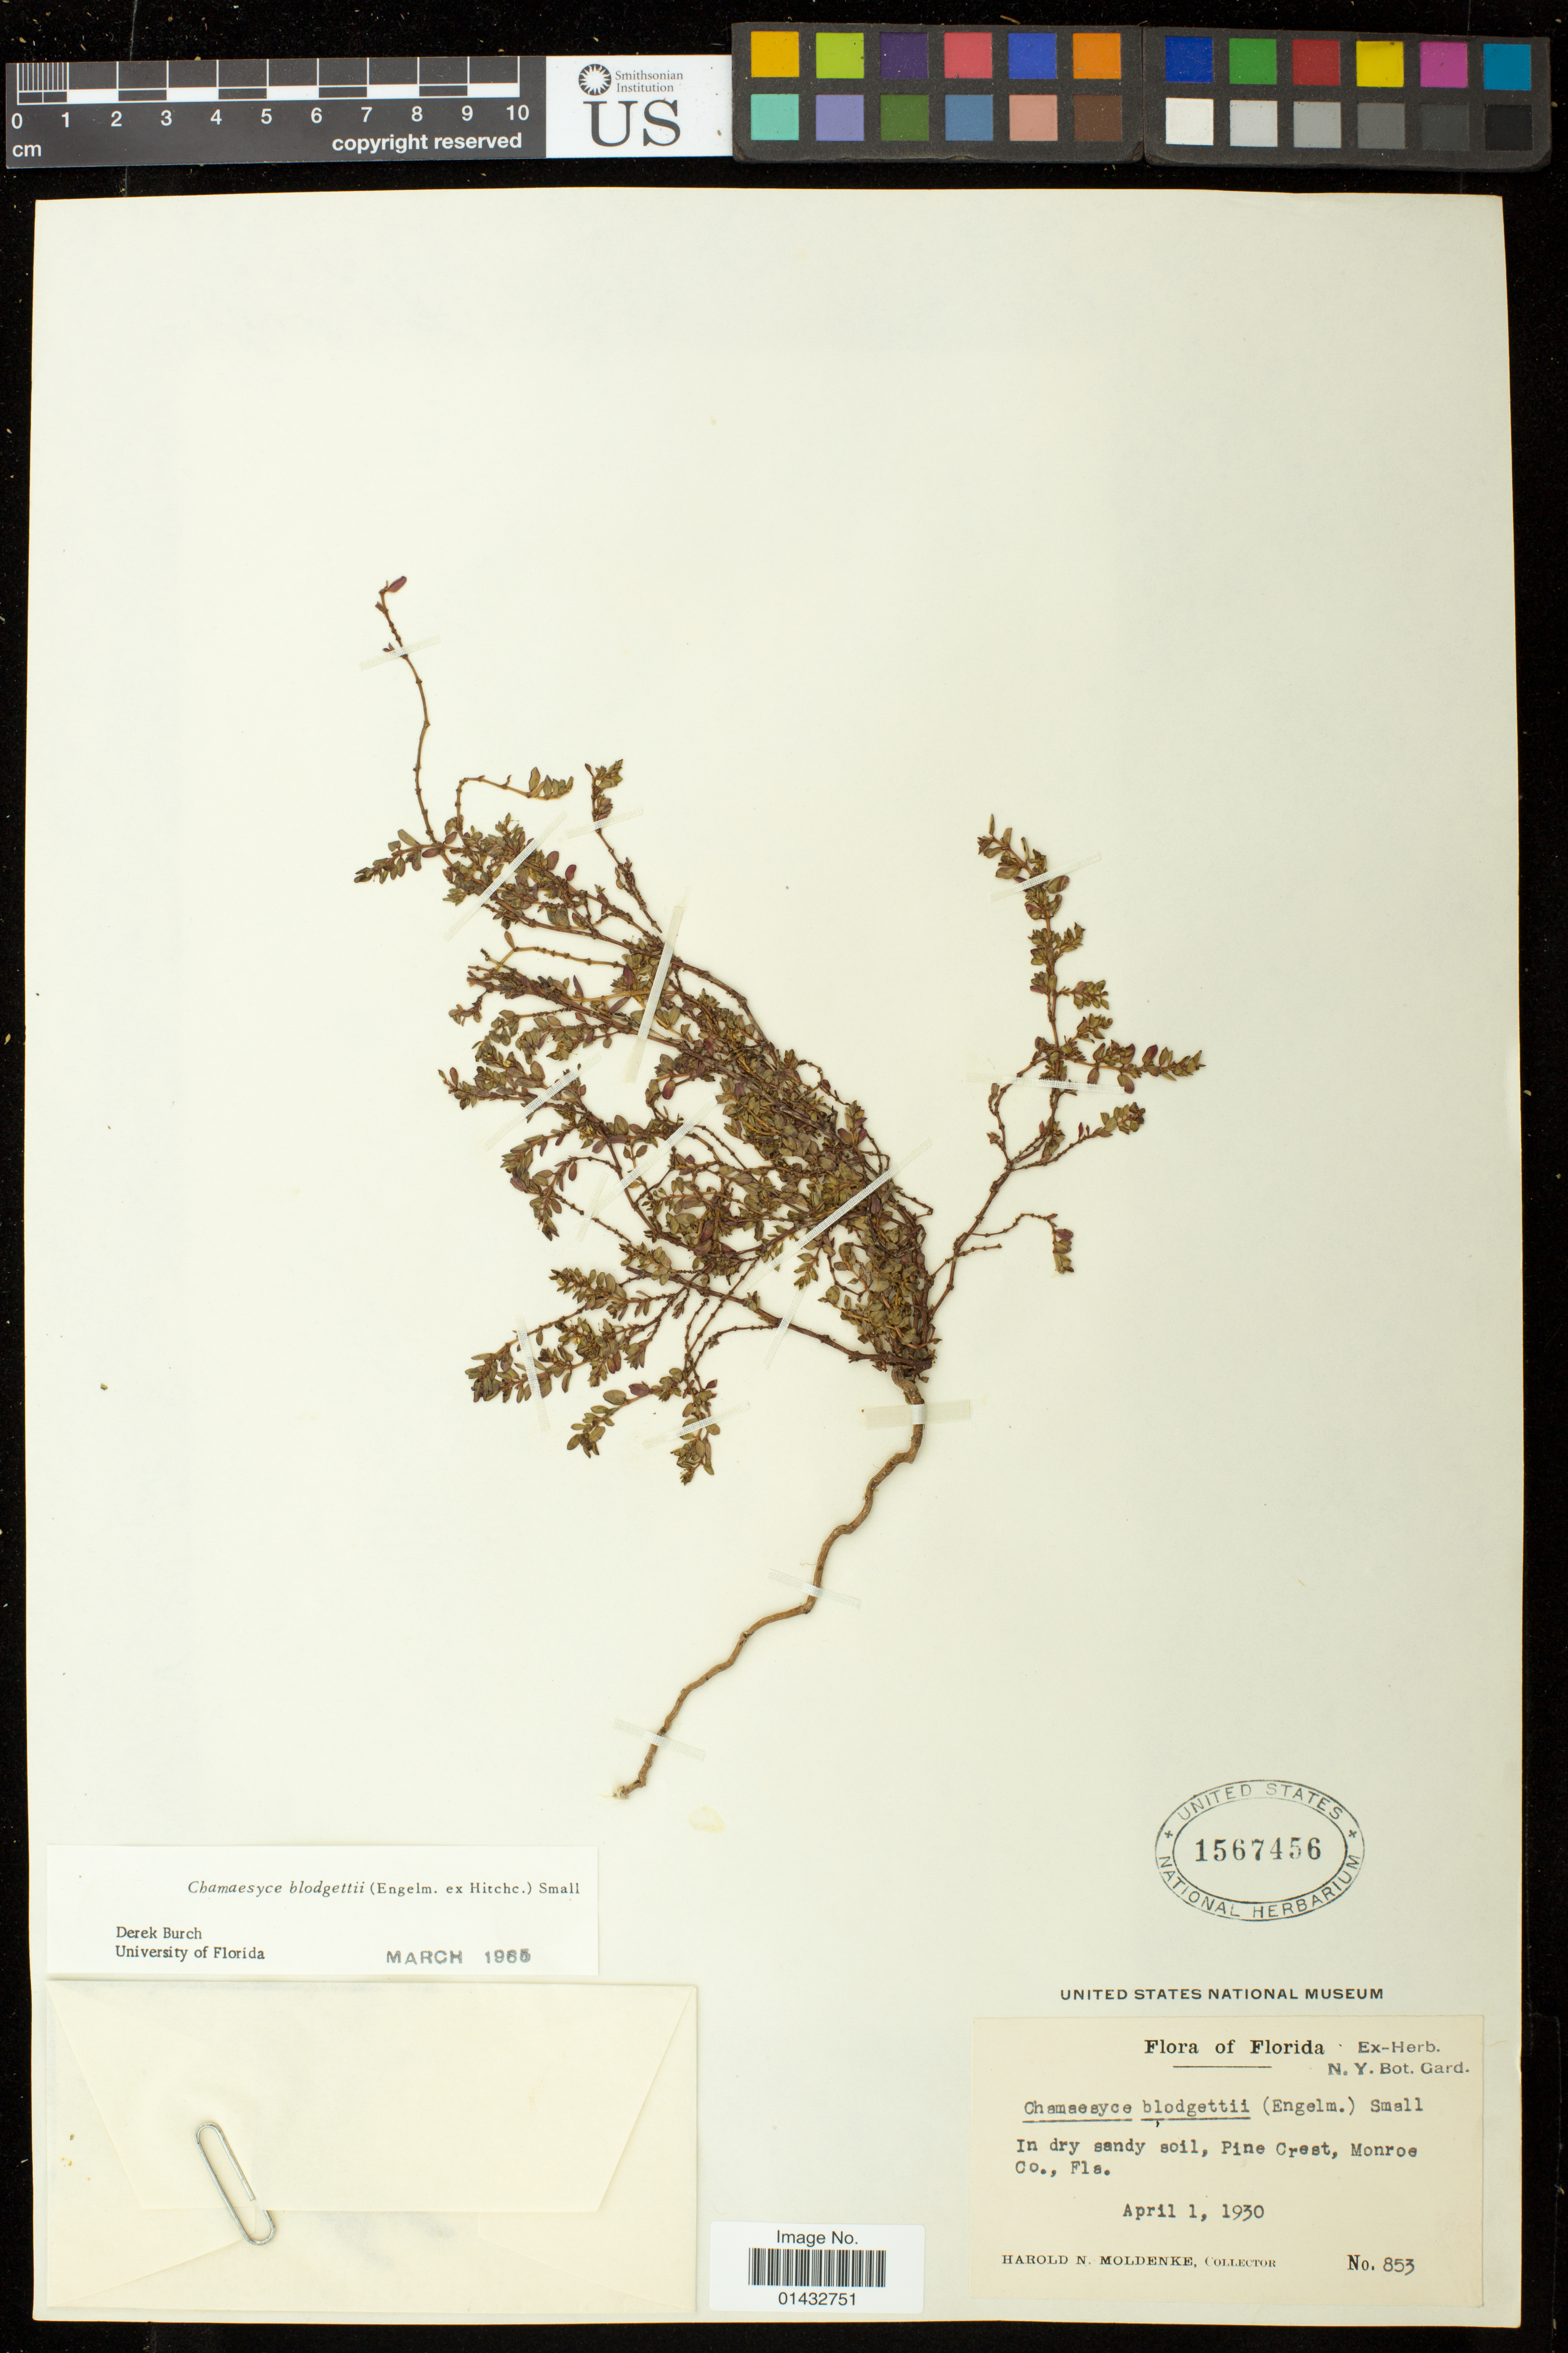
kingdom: Plantae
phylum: Tracheophyta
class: Magnoliopsida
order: Malpighiales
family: Euphorbiaceae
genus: Euphorbia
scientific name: Euphorbia blodgettii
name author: Engelm. ex Hitchc.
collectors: H. N. Moldenke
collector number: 853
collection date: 1930-04-01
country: United States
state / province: Florida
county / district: Monroe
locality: Pine Crest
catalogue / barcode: US 1567456